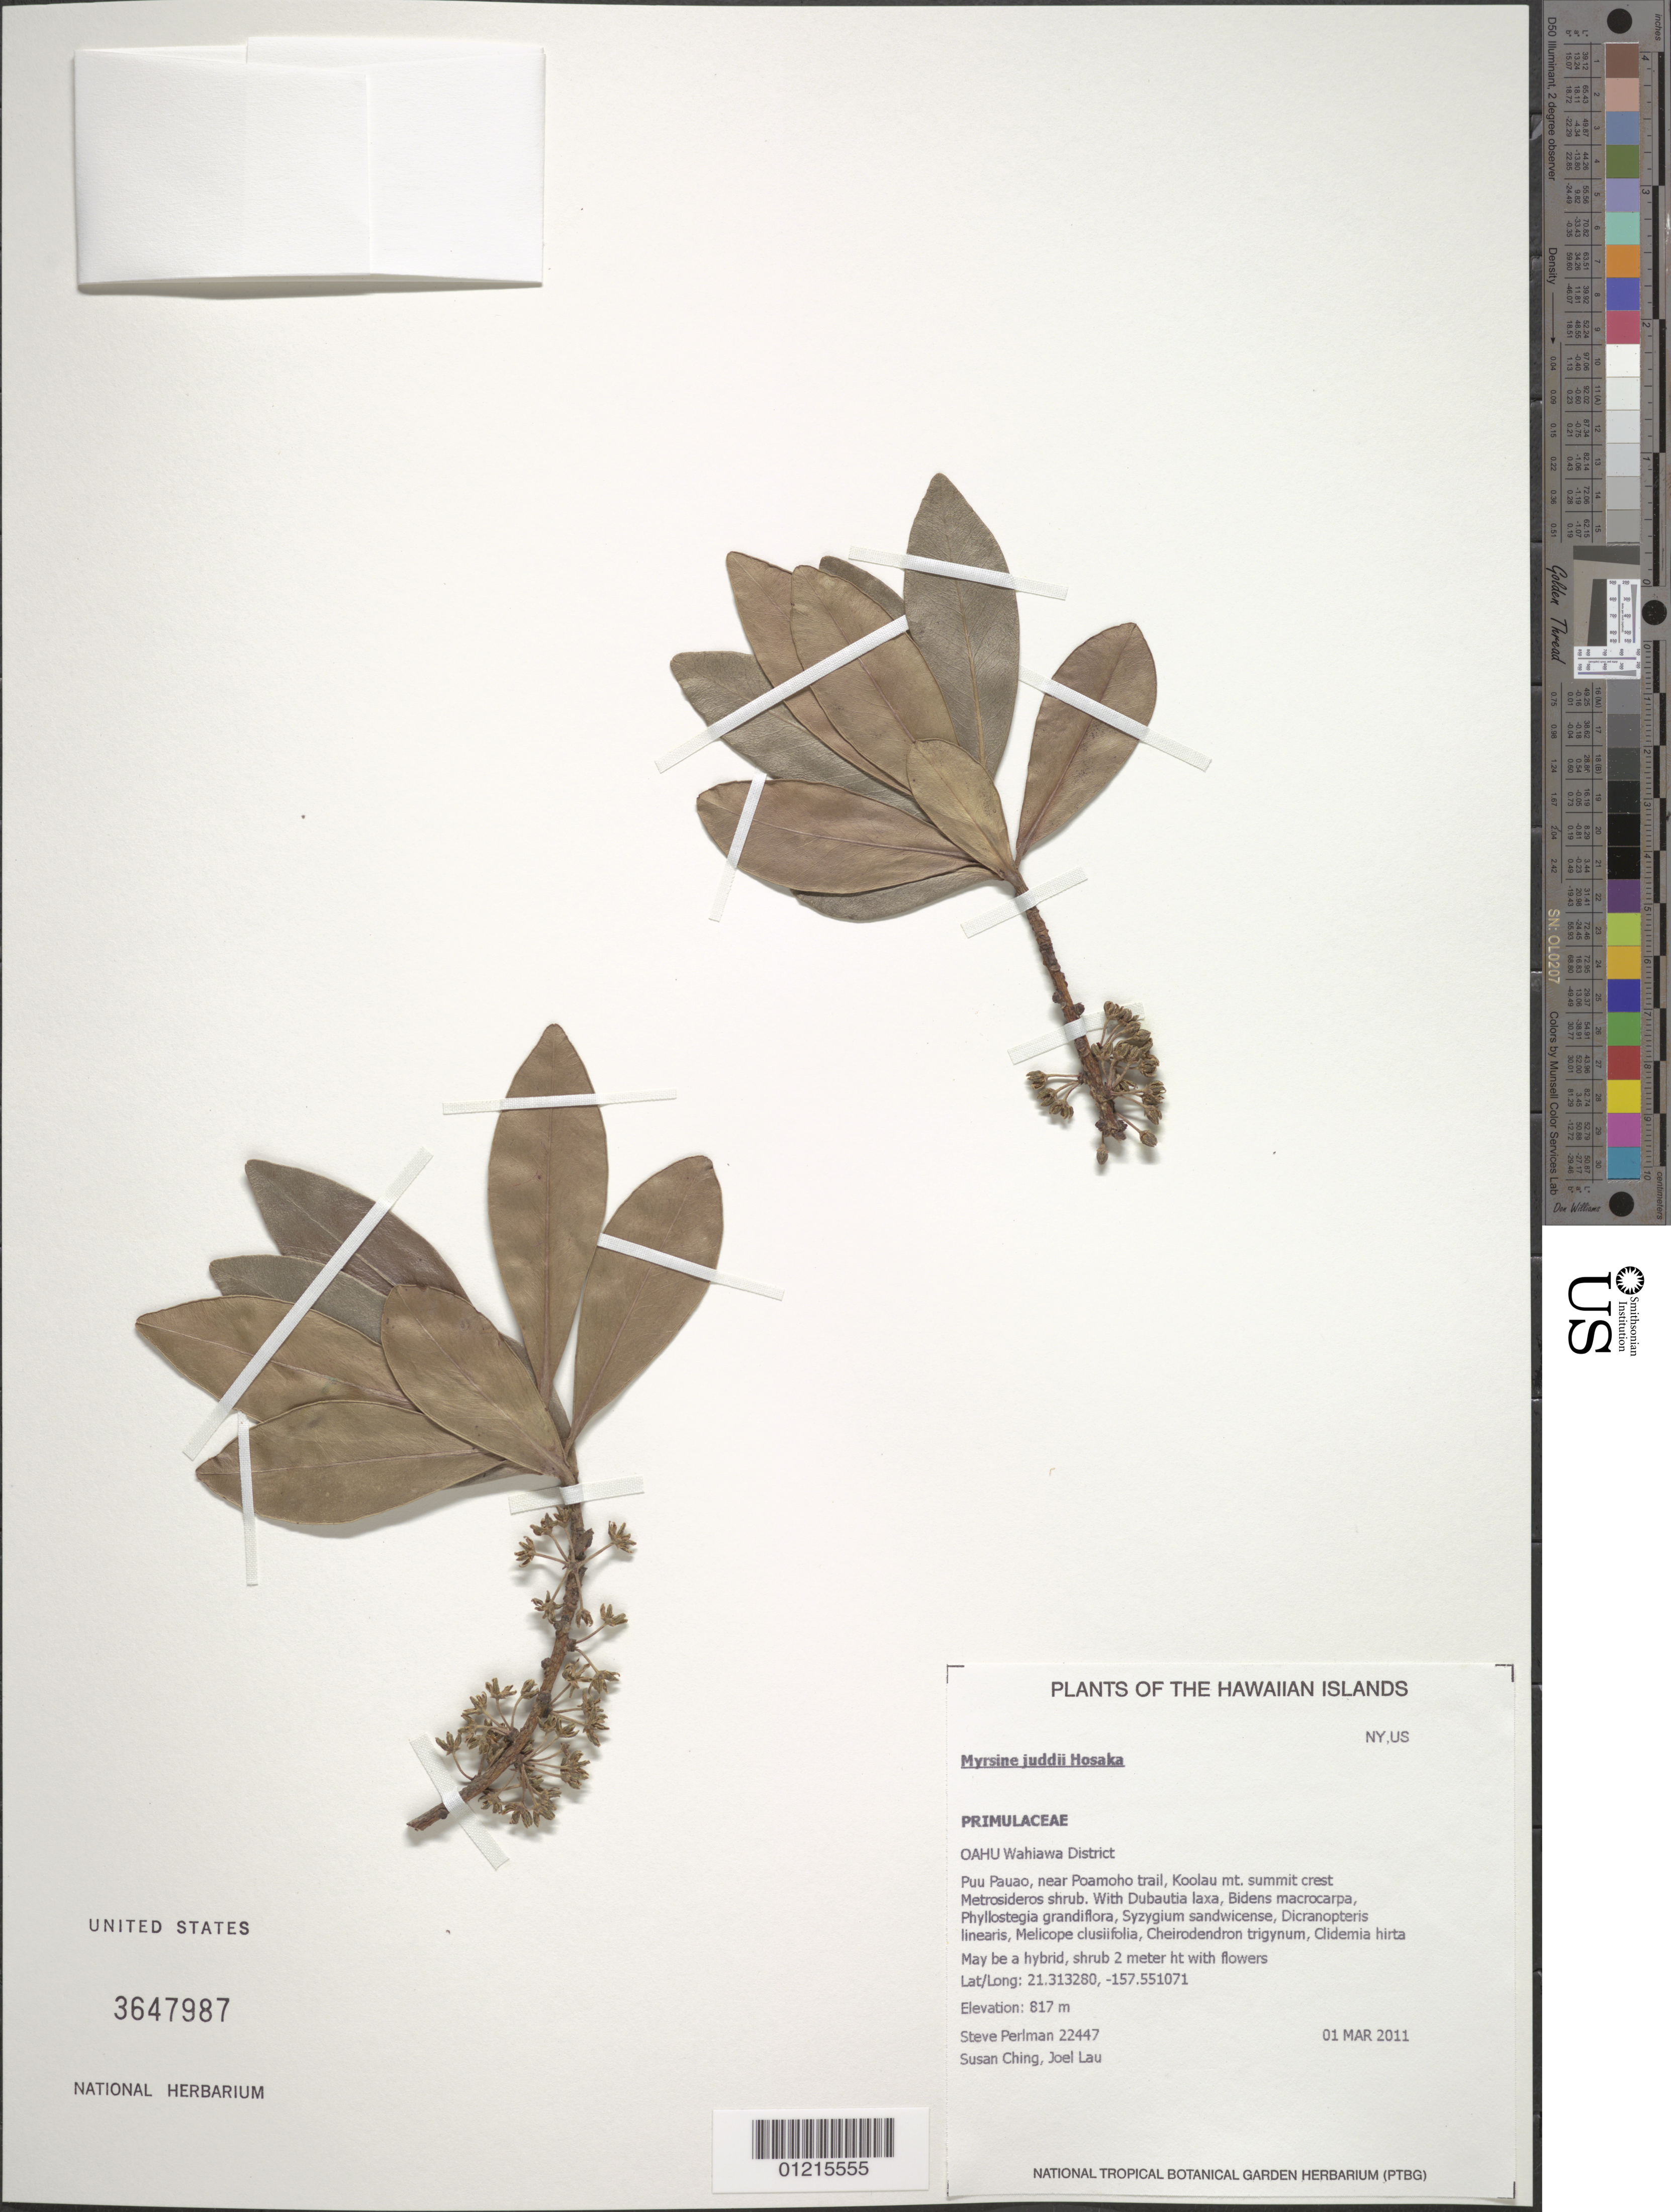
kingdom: Plantae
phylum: Tracheophyta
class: Magnoliopsida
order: Ericales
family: Primulaceae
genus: Myrsine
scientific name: Myrsine juddii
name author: Hosaka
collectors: S. P. Perlman, S. Ching & J. Lau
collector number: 22447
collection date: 2011-03-01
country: United States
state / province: Hawaii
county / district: Honolulu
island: Oahu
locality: Wahiawa District, Puu Pauao, near Poamoho trail, Koolau Mt. summit crest.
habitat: Metrosideros shrub.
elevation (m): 817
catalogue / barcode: US 3647987